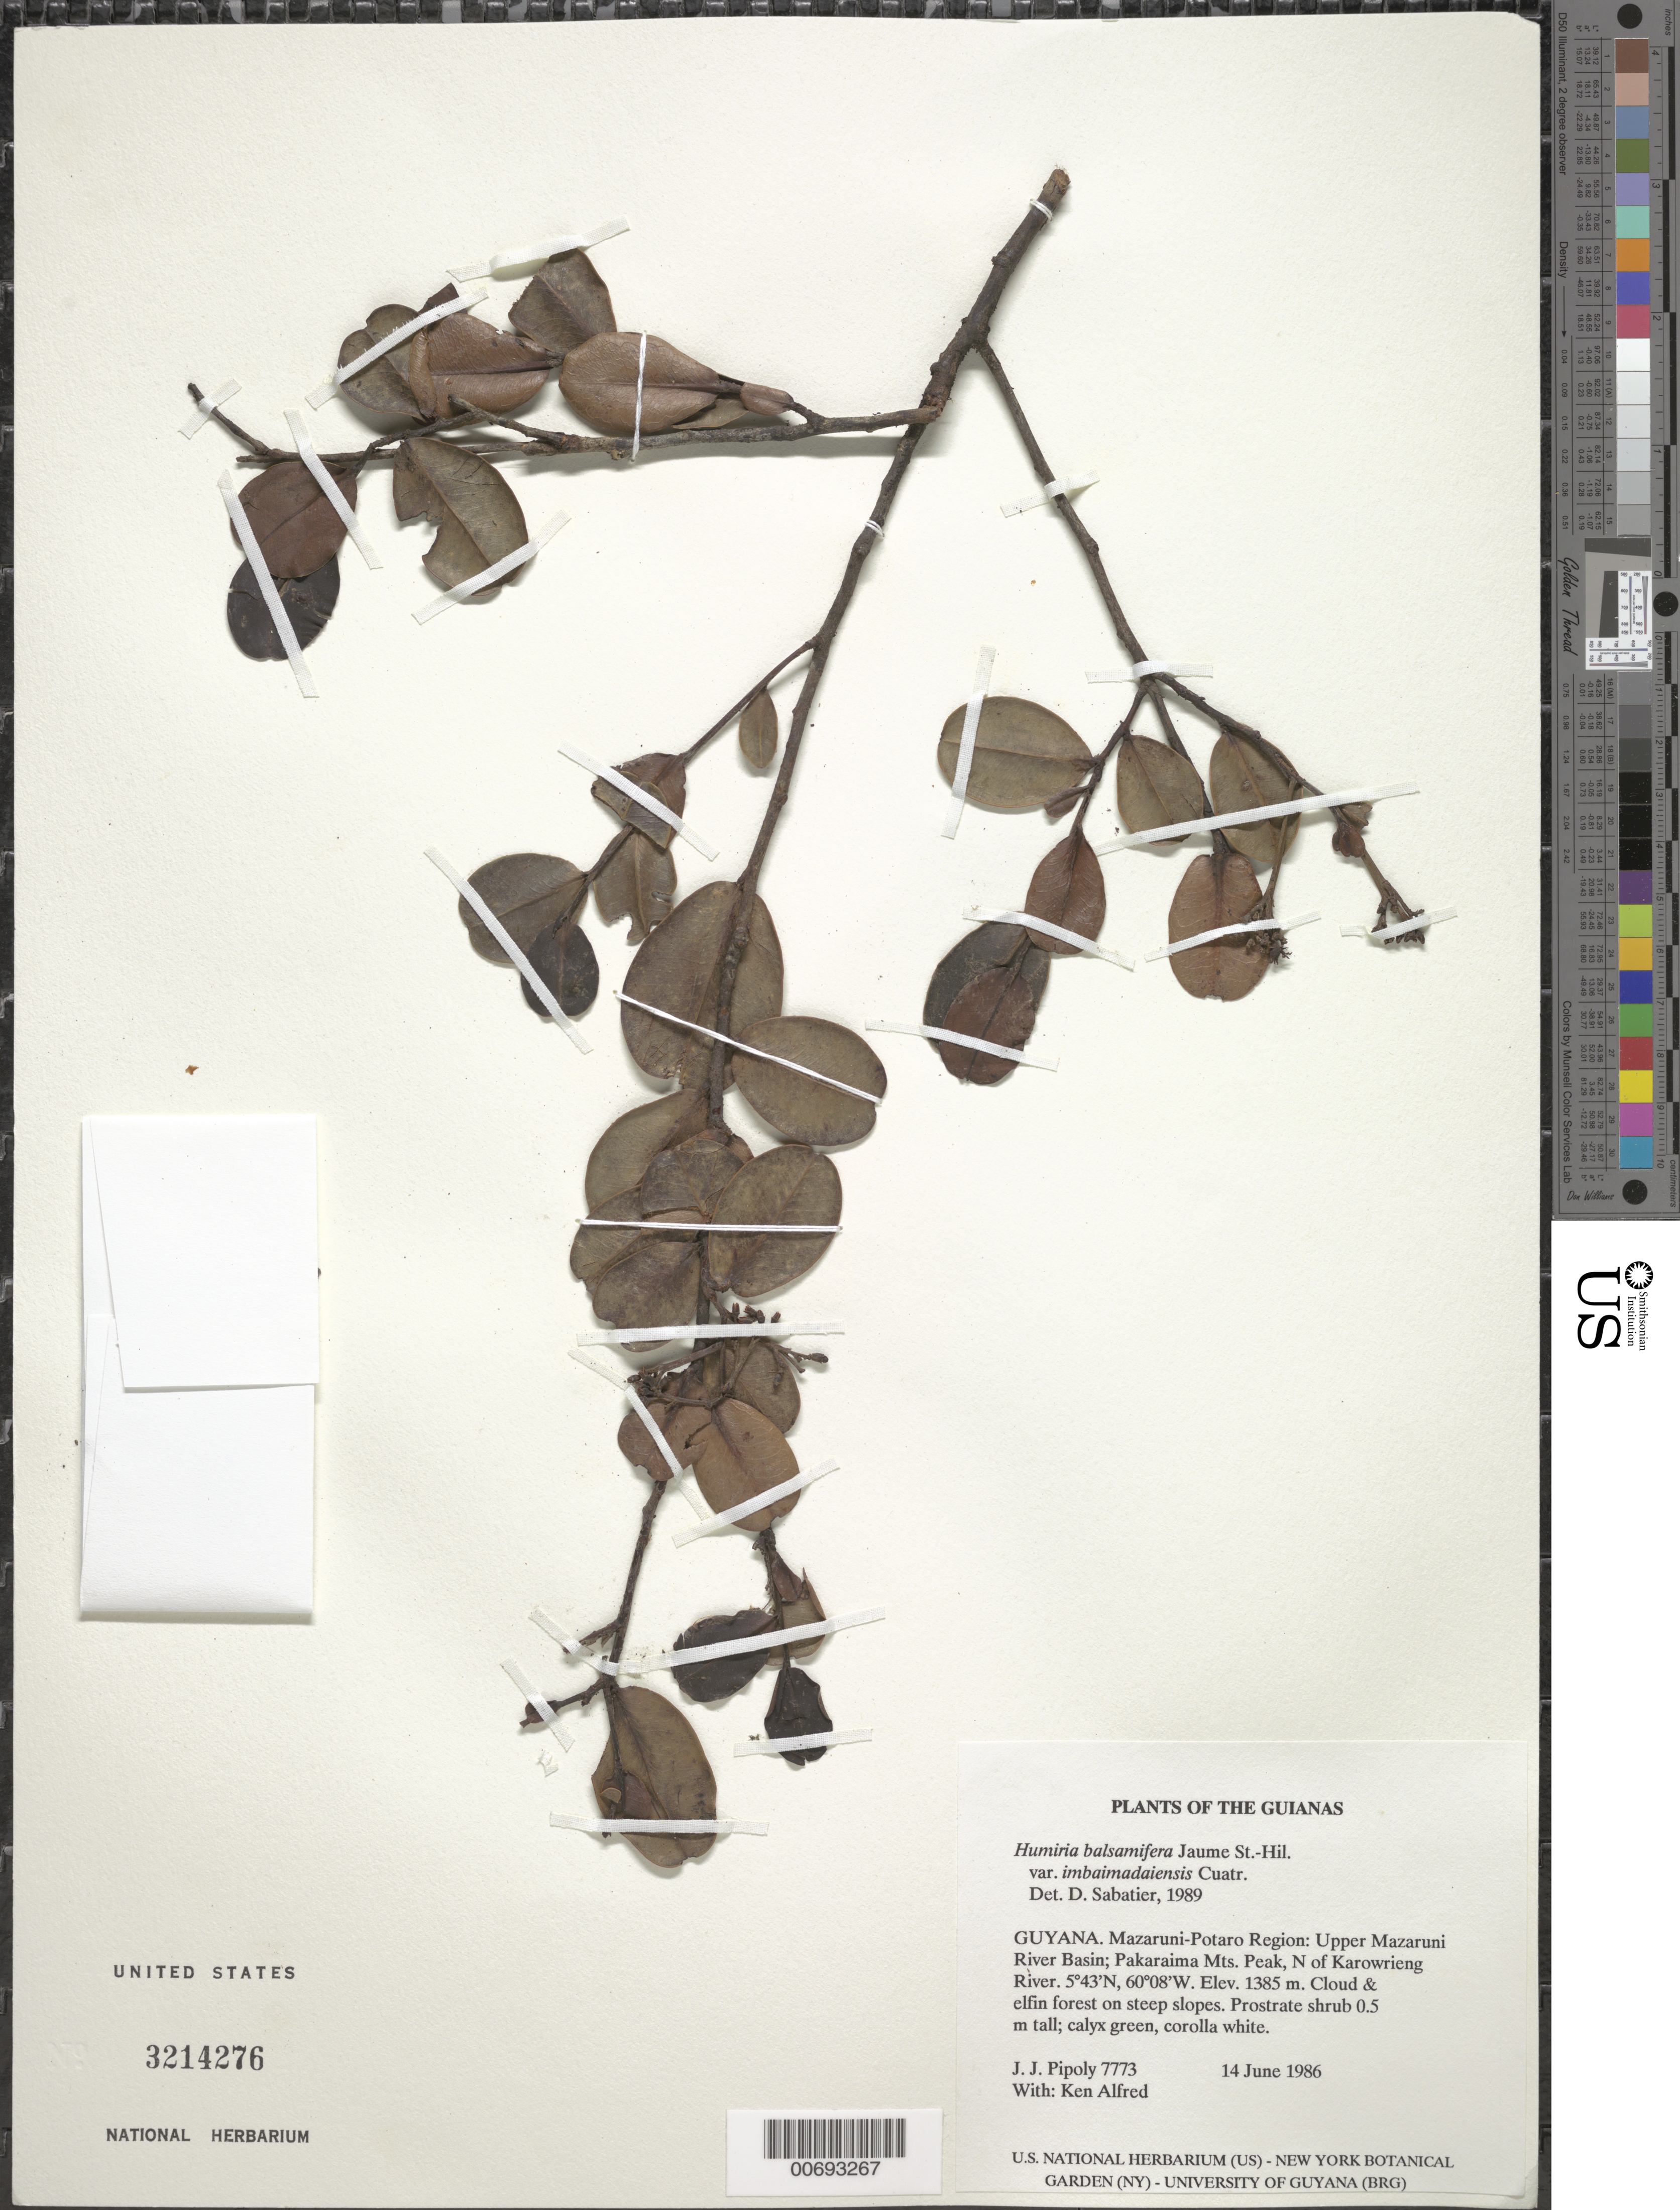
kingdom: Plantae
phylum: Tracheophyta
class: Magnoliopsida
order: Malpighiales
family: Humiriaceae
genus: Humiria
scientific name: Humiria balsamifera var. imbaimadaiensis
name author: Cuatrec.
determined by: Sabatier, D.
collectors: J. J. Pipoly & K. Alfred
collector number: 7773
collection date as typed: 14 June 1986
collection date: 1986-06-14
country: Guyana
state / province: Cuyuni-Mazaruni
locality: Upper Mazaruni River Basin; Pakaraima Mts. Peak, N of Karowrieng River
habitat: Cloud & elfin forest on steep slopes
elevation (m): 1385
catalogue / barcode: US 3214276